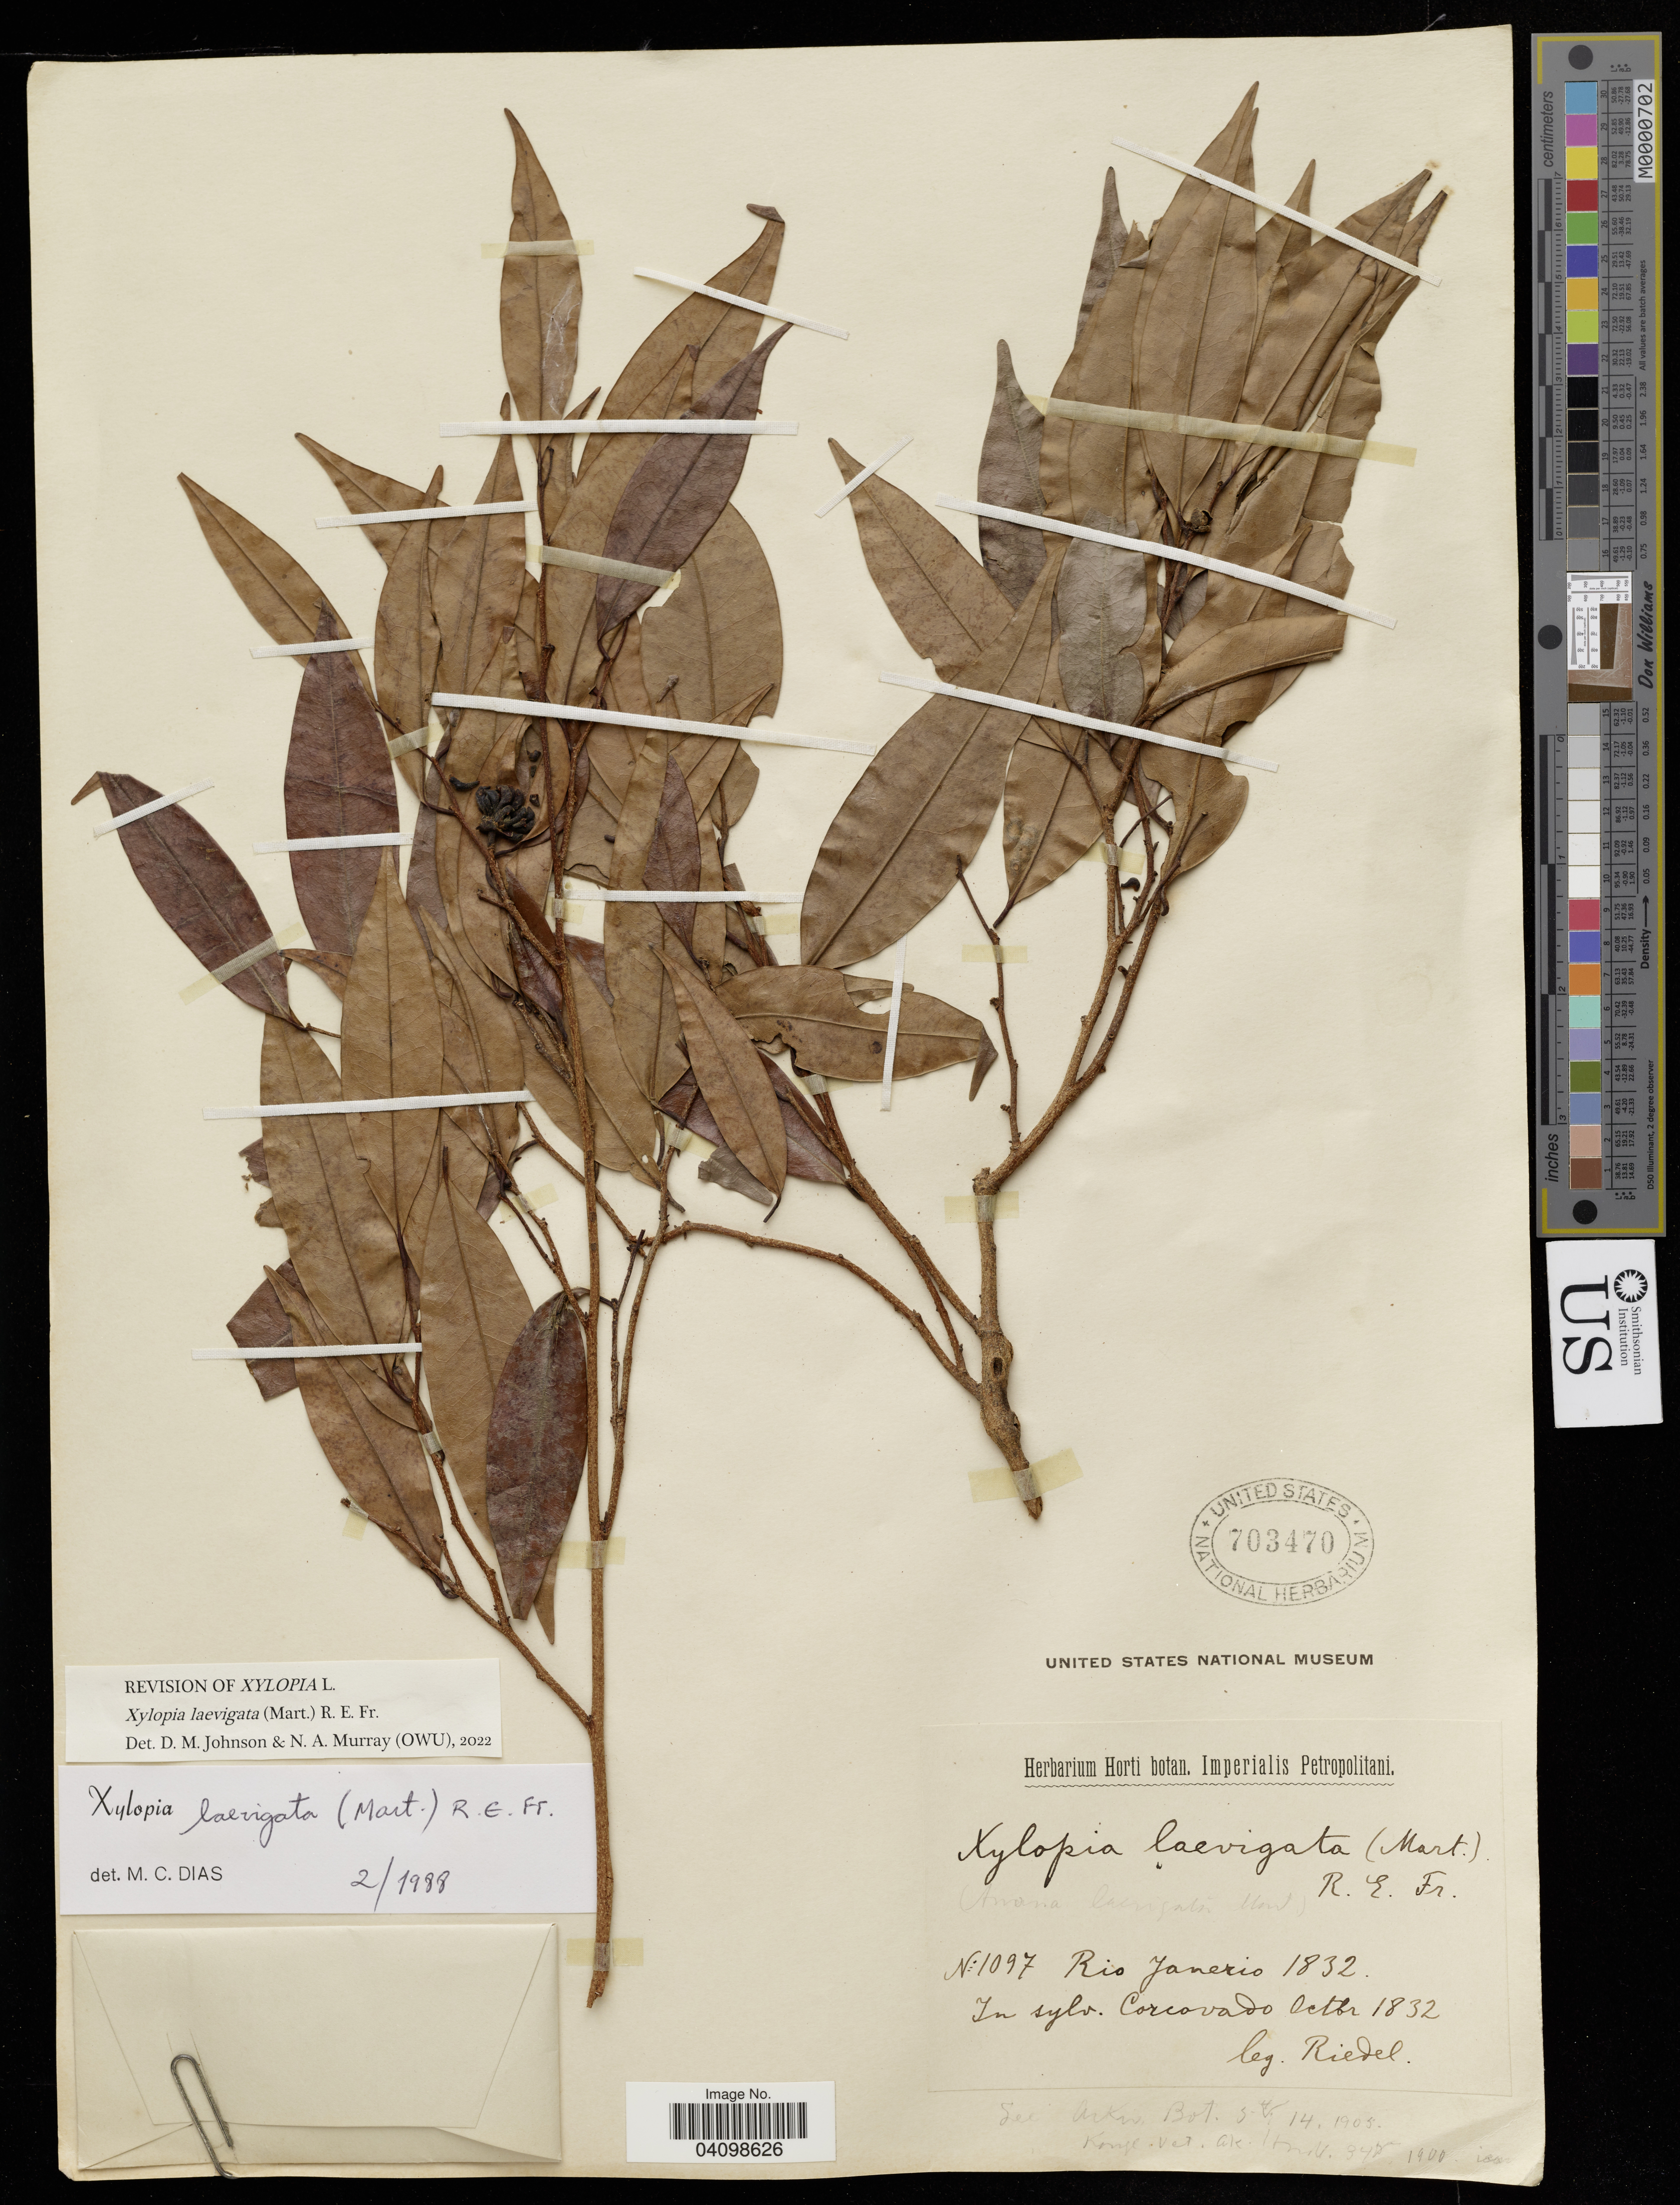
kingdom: Plantae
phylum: Tracheophyta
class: Magnoliopsida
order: Magnoliales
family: Annonaceae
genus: Xylopia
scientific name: Xylopia laevigata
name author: (Mart.) R.E. Fr.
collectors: Riedel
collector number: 1097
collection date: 1832-10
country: Brazil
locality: Rio Janerio. In sylv. Corcovado.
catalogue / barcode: US 703470